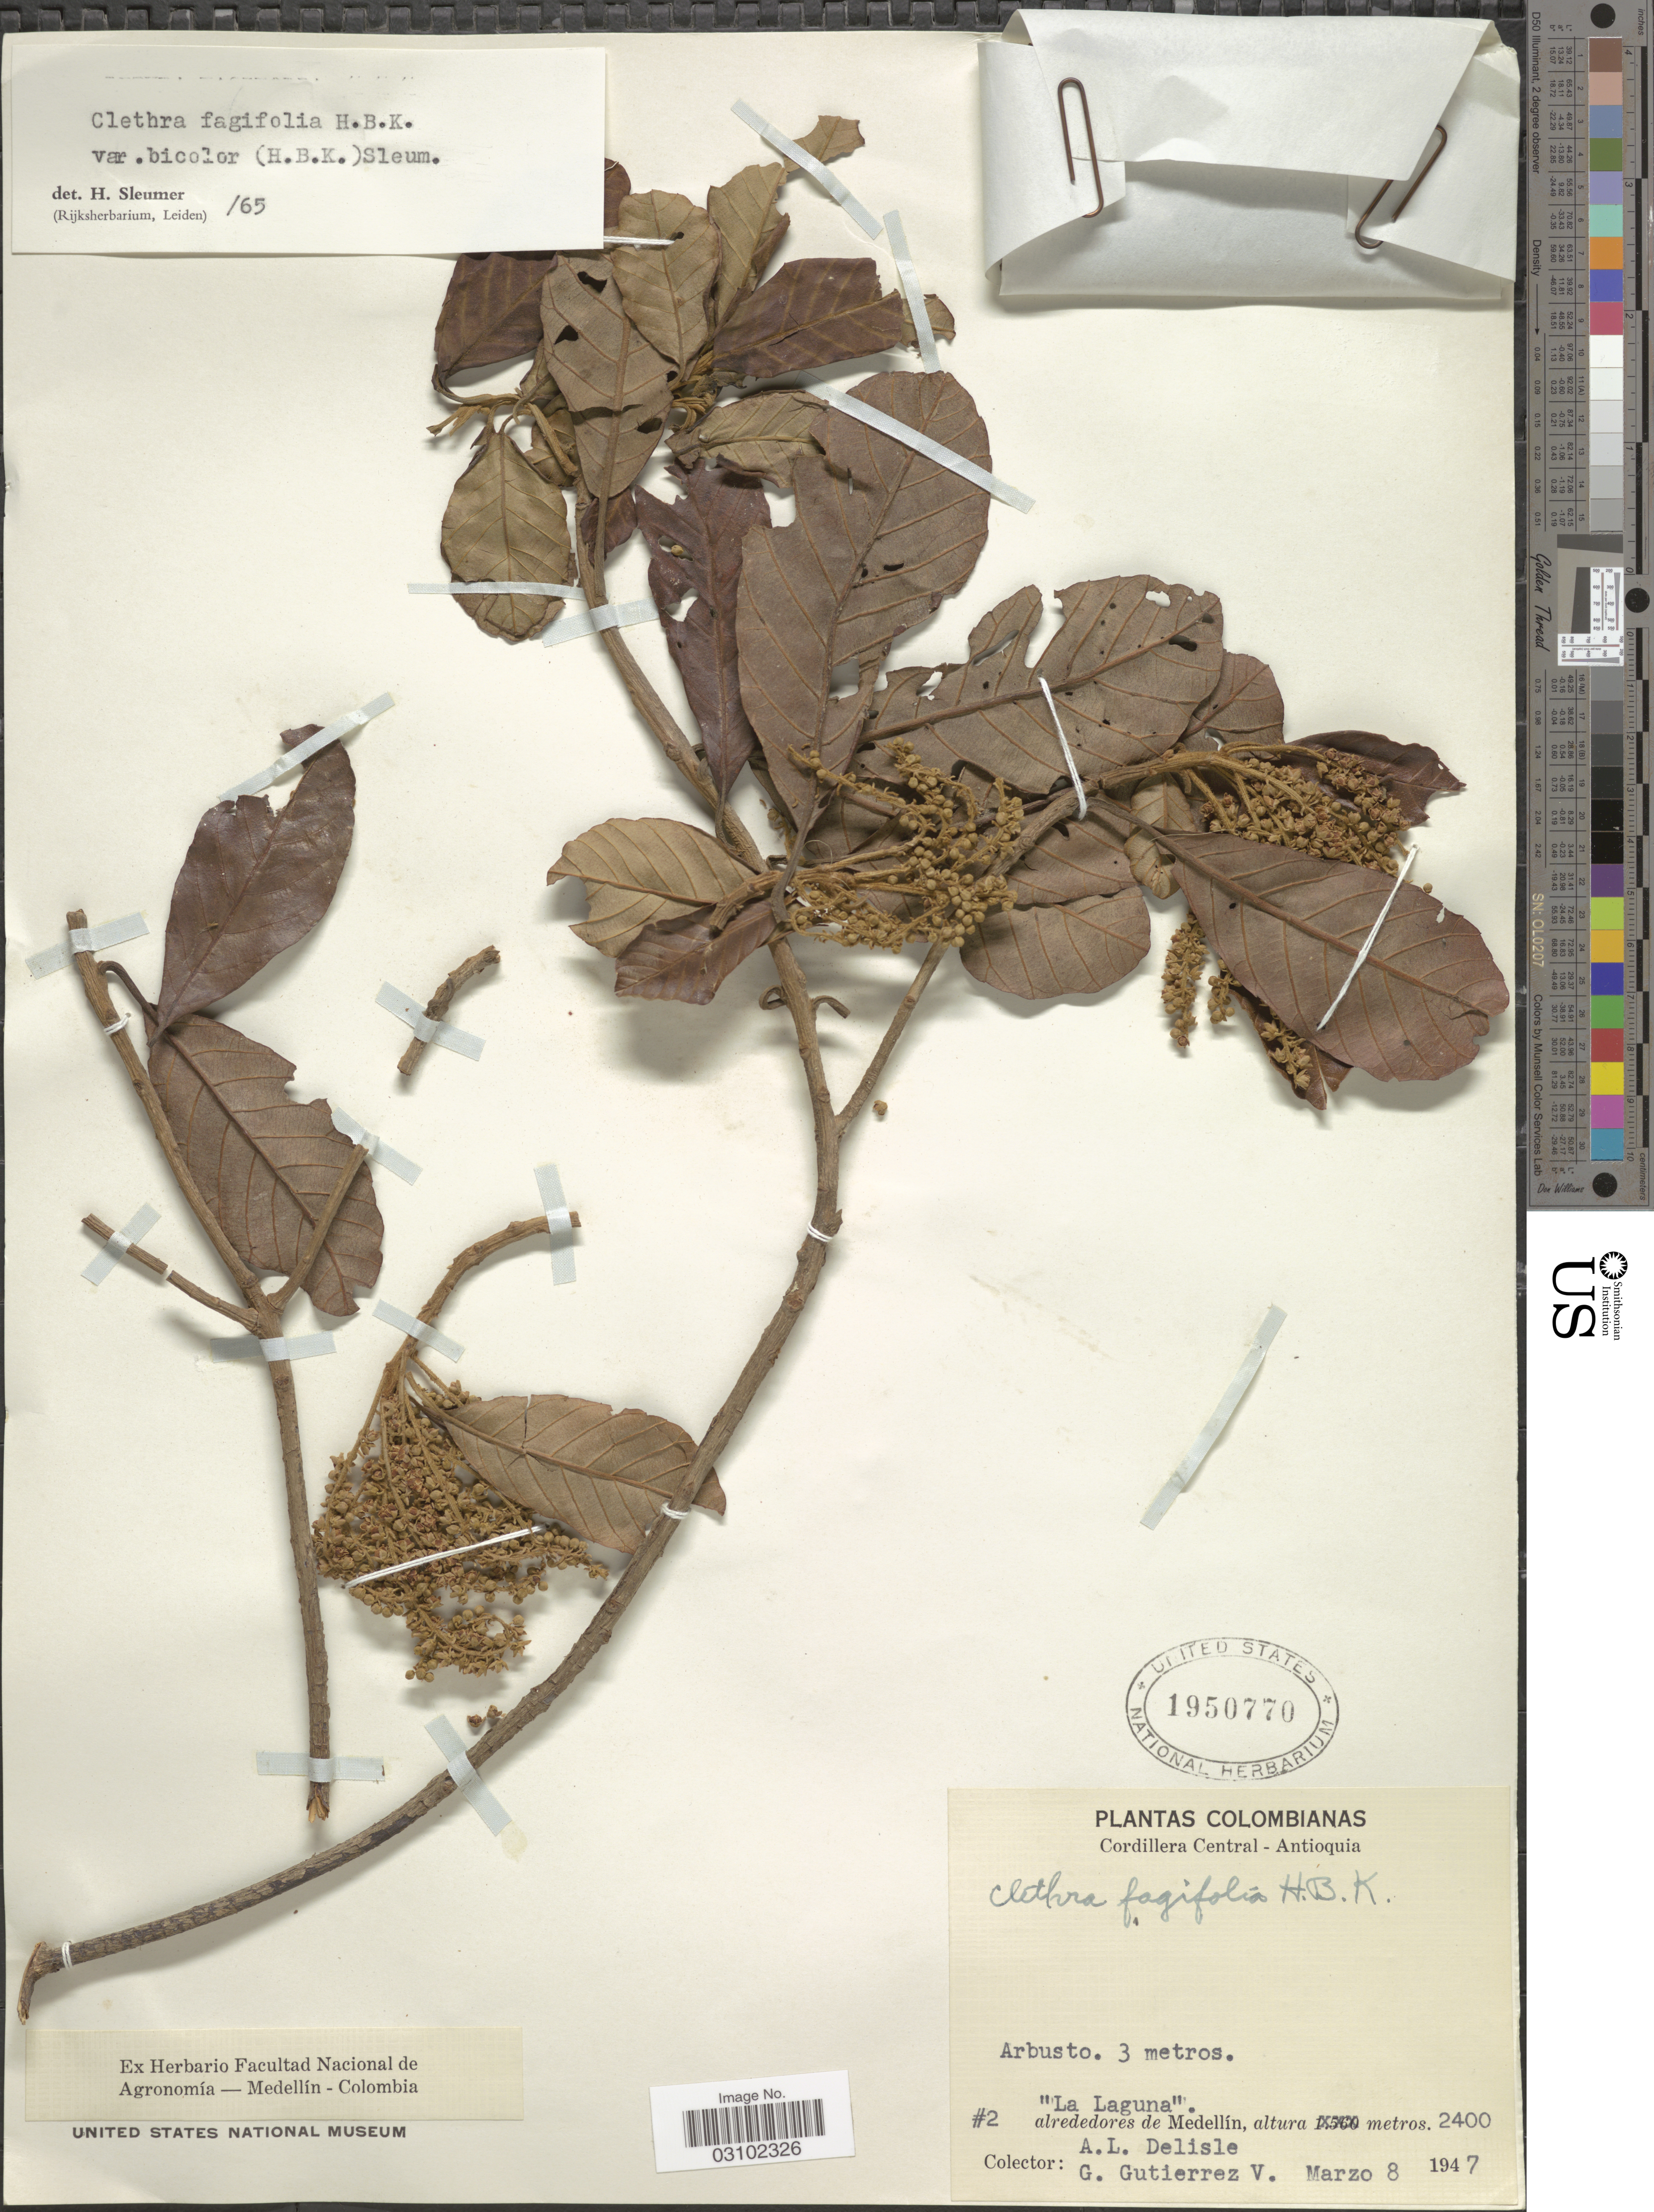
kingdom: Plantae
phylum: Tracheophyta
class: Magnoliopsida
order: Ericales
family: Clethraceae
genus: Clethra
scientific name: Clethra fagifolia var. bicolor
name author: Kunth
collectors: A. Delisle & G. Gutiérrez V.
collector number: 2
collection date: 1947-03-08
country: Colombia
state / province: Antioquia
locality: Cordillera Central, "La Laguna", alrededores de Medellín.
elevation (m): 2400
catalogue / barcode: US 1950770